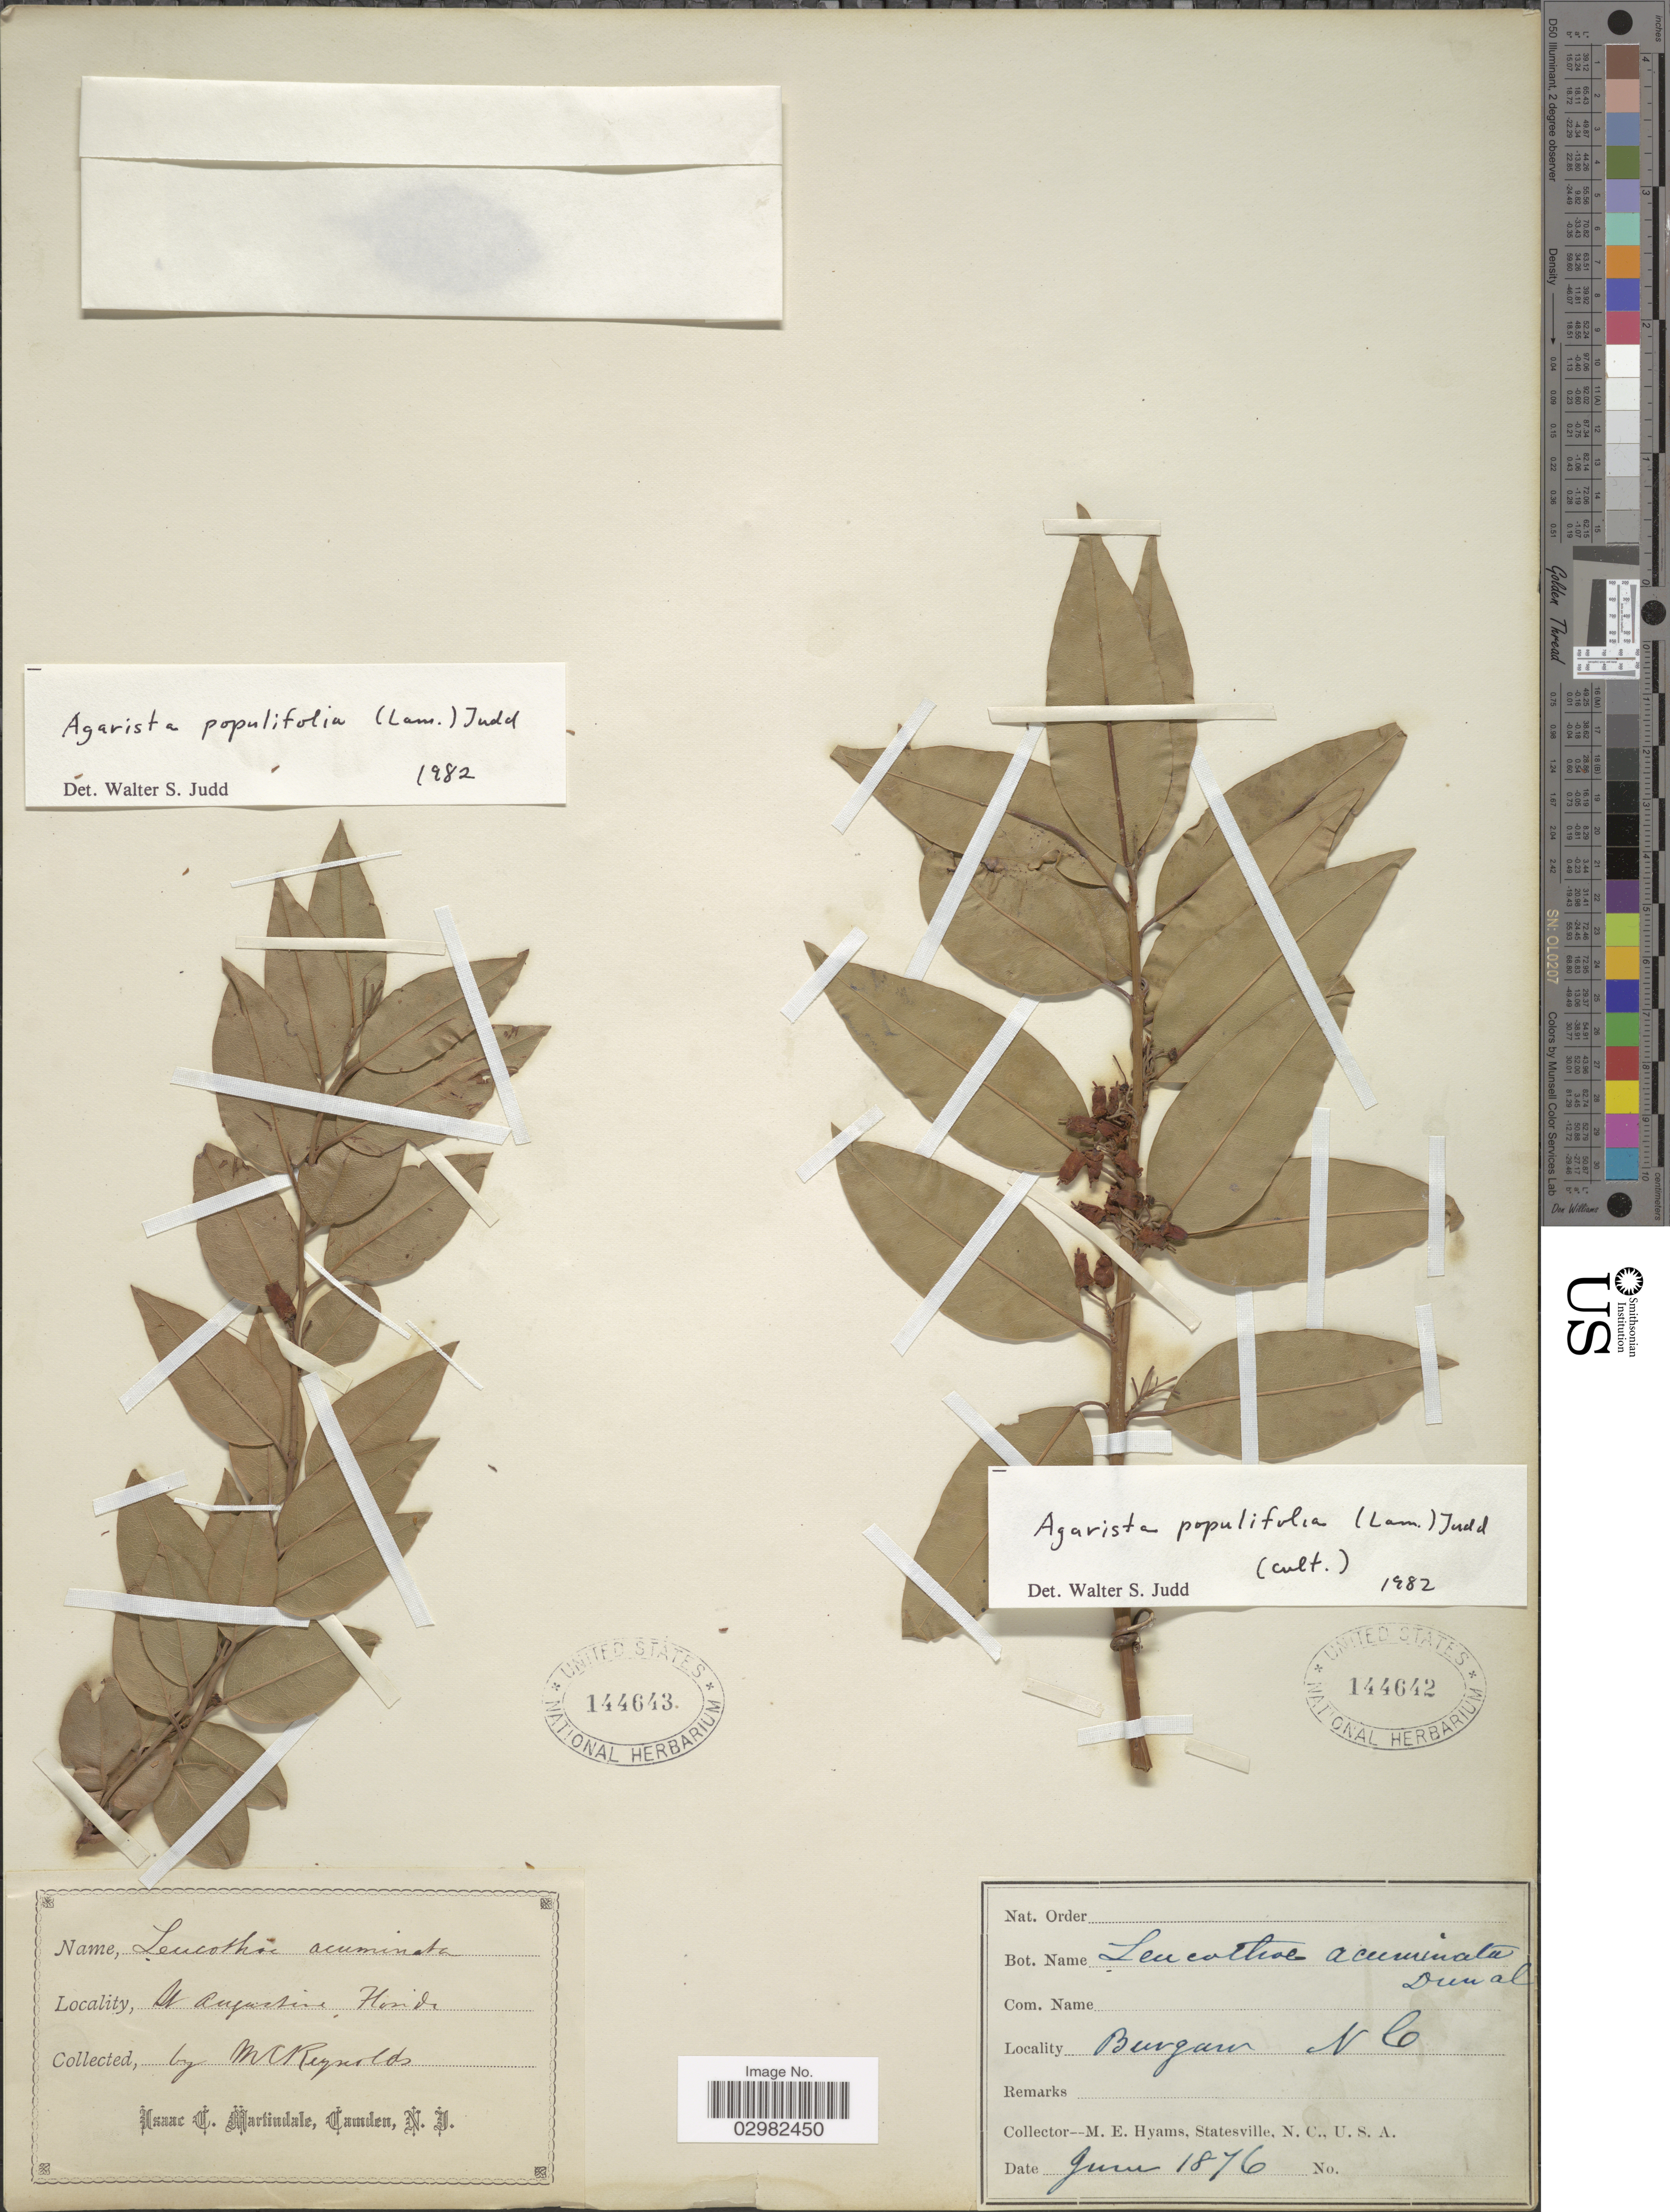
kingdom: Plantae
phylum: Tracheophyta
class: Magnoliopsida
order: Ericales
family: Ericaceae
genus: Leucothoe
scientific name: Leucothoë acuminata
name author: (Aiton) G. Don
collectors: M. E. Hyams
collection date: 1876-06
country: United States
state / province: North Carolina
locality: Burgan.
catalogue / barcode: US 144642-2